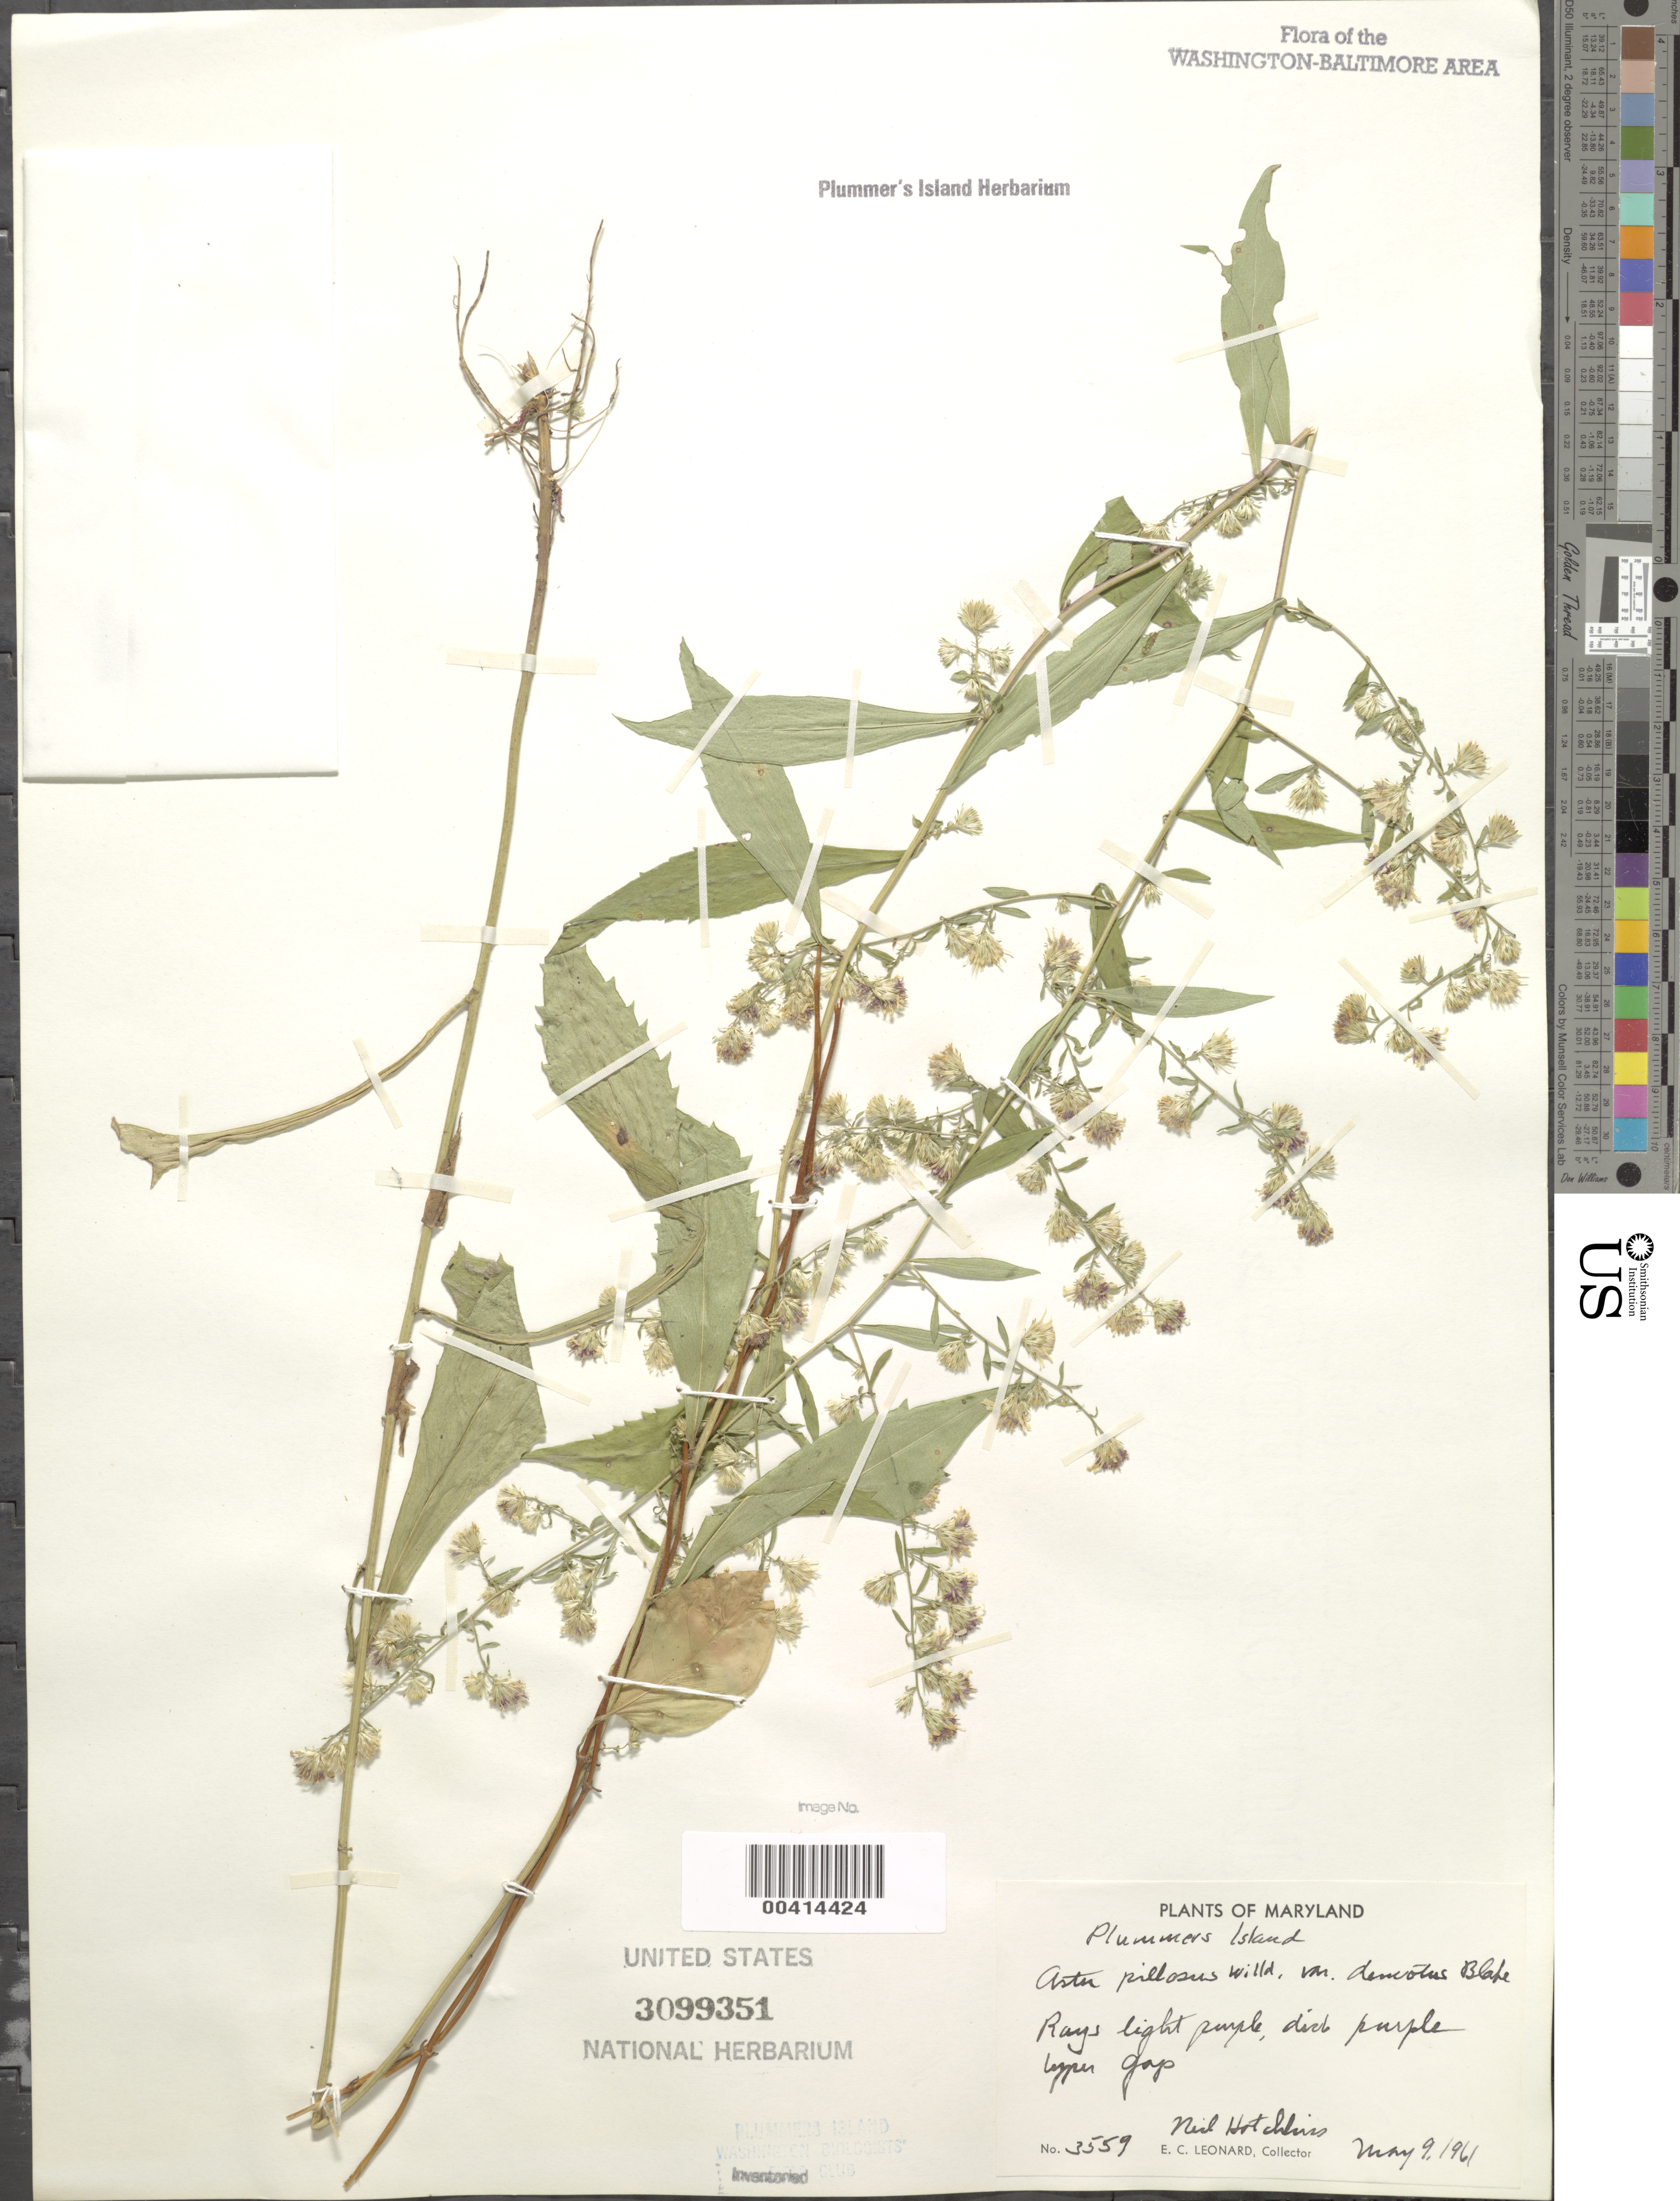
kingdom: Plantae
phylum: Tracheophyta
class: Magnoliopsida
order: Asterales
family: Asteraceae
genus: Symphyotrichum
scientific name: Symphyotrichum pilosum var. pringlei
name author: (A. Gray) G.L. Nesom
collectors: N. Hotchkiss & E. C. Leonard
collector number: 3559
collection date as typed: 09 May 1961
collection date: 1961-05-09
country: United States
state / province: Maryland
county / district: Montgomery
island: Plummers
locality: Plummer's Island, Upper Gap C. & O. Canal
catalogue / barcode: US 3099351